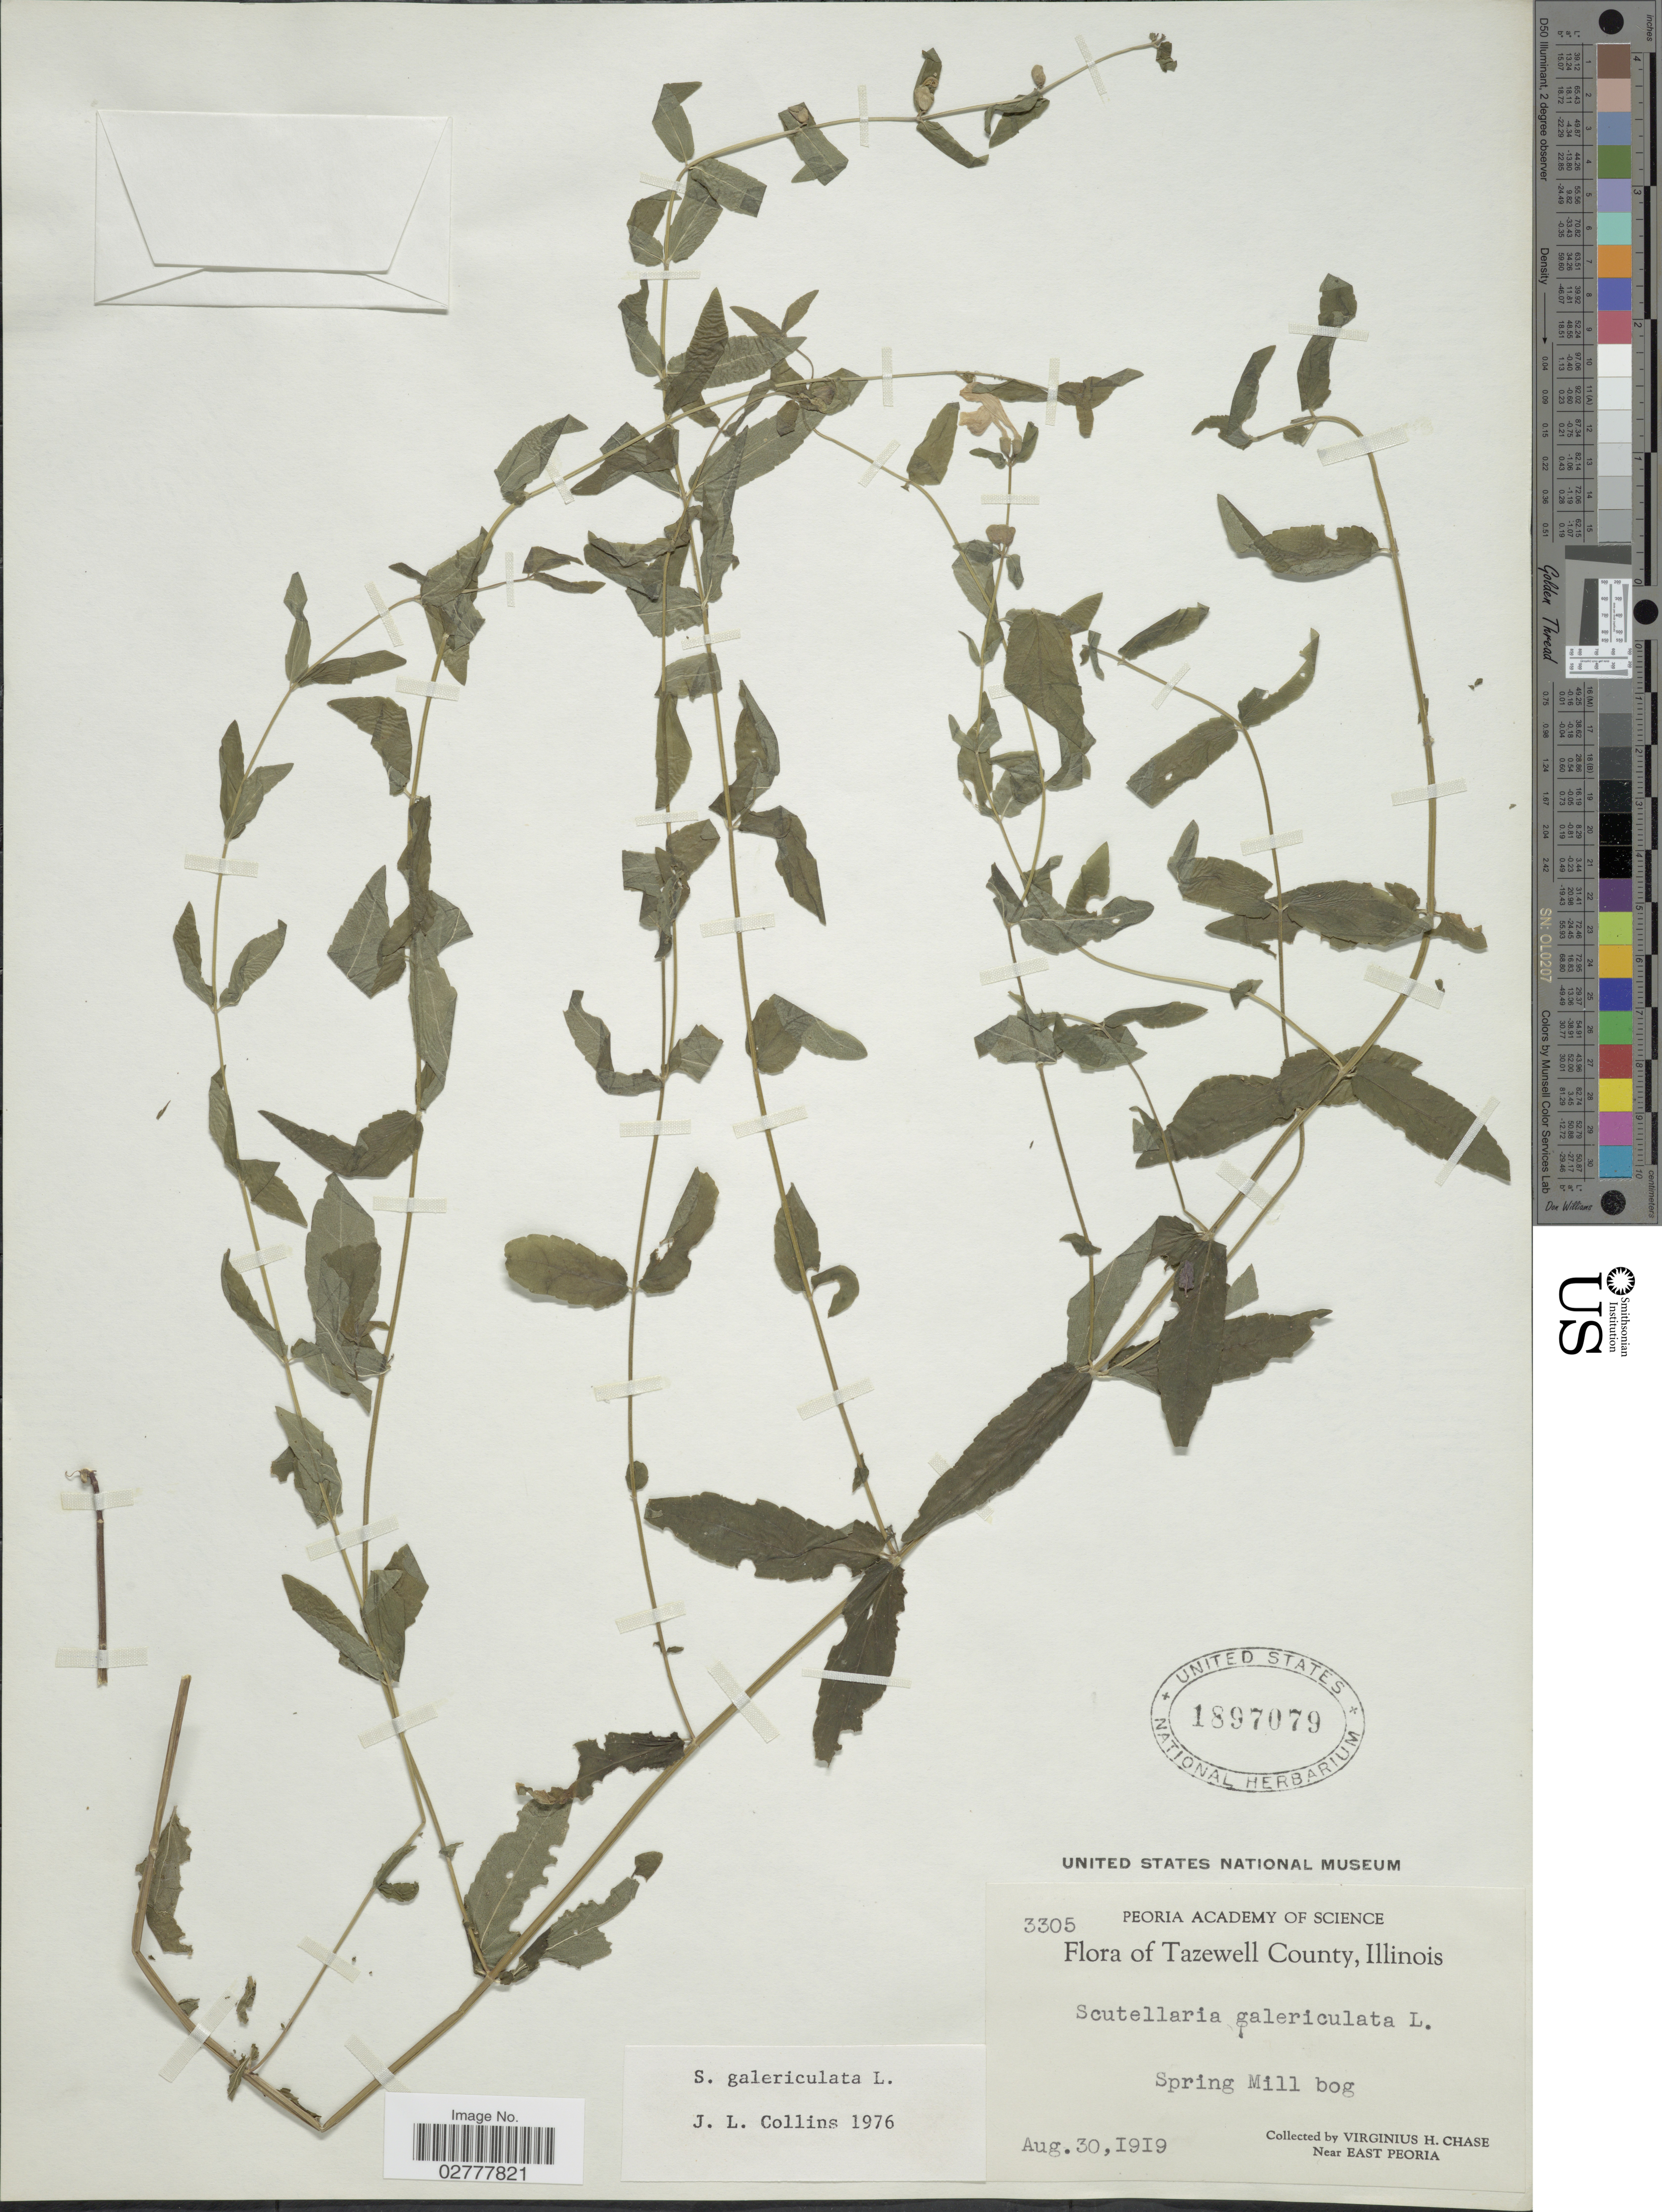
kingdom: Plantae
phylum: Tracheophyta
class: Magnoliopsida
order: Lamiales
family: Lamiaceae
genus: Scutellaria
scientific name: Scutellaria galericulata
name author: L.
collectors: V. H. Chase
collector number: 3305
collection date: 1919-08-30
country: United States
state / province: Illinois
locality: Tazewell County. Spring Mill bog. Near East Peoria.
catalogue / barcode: US 1897079